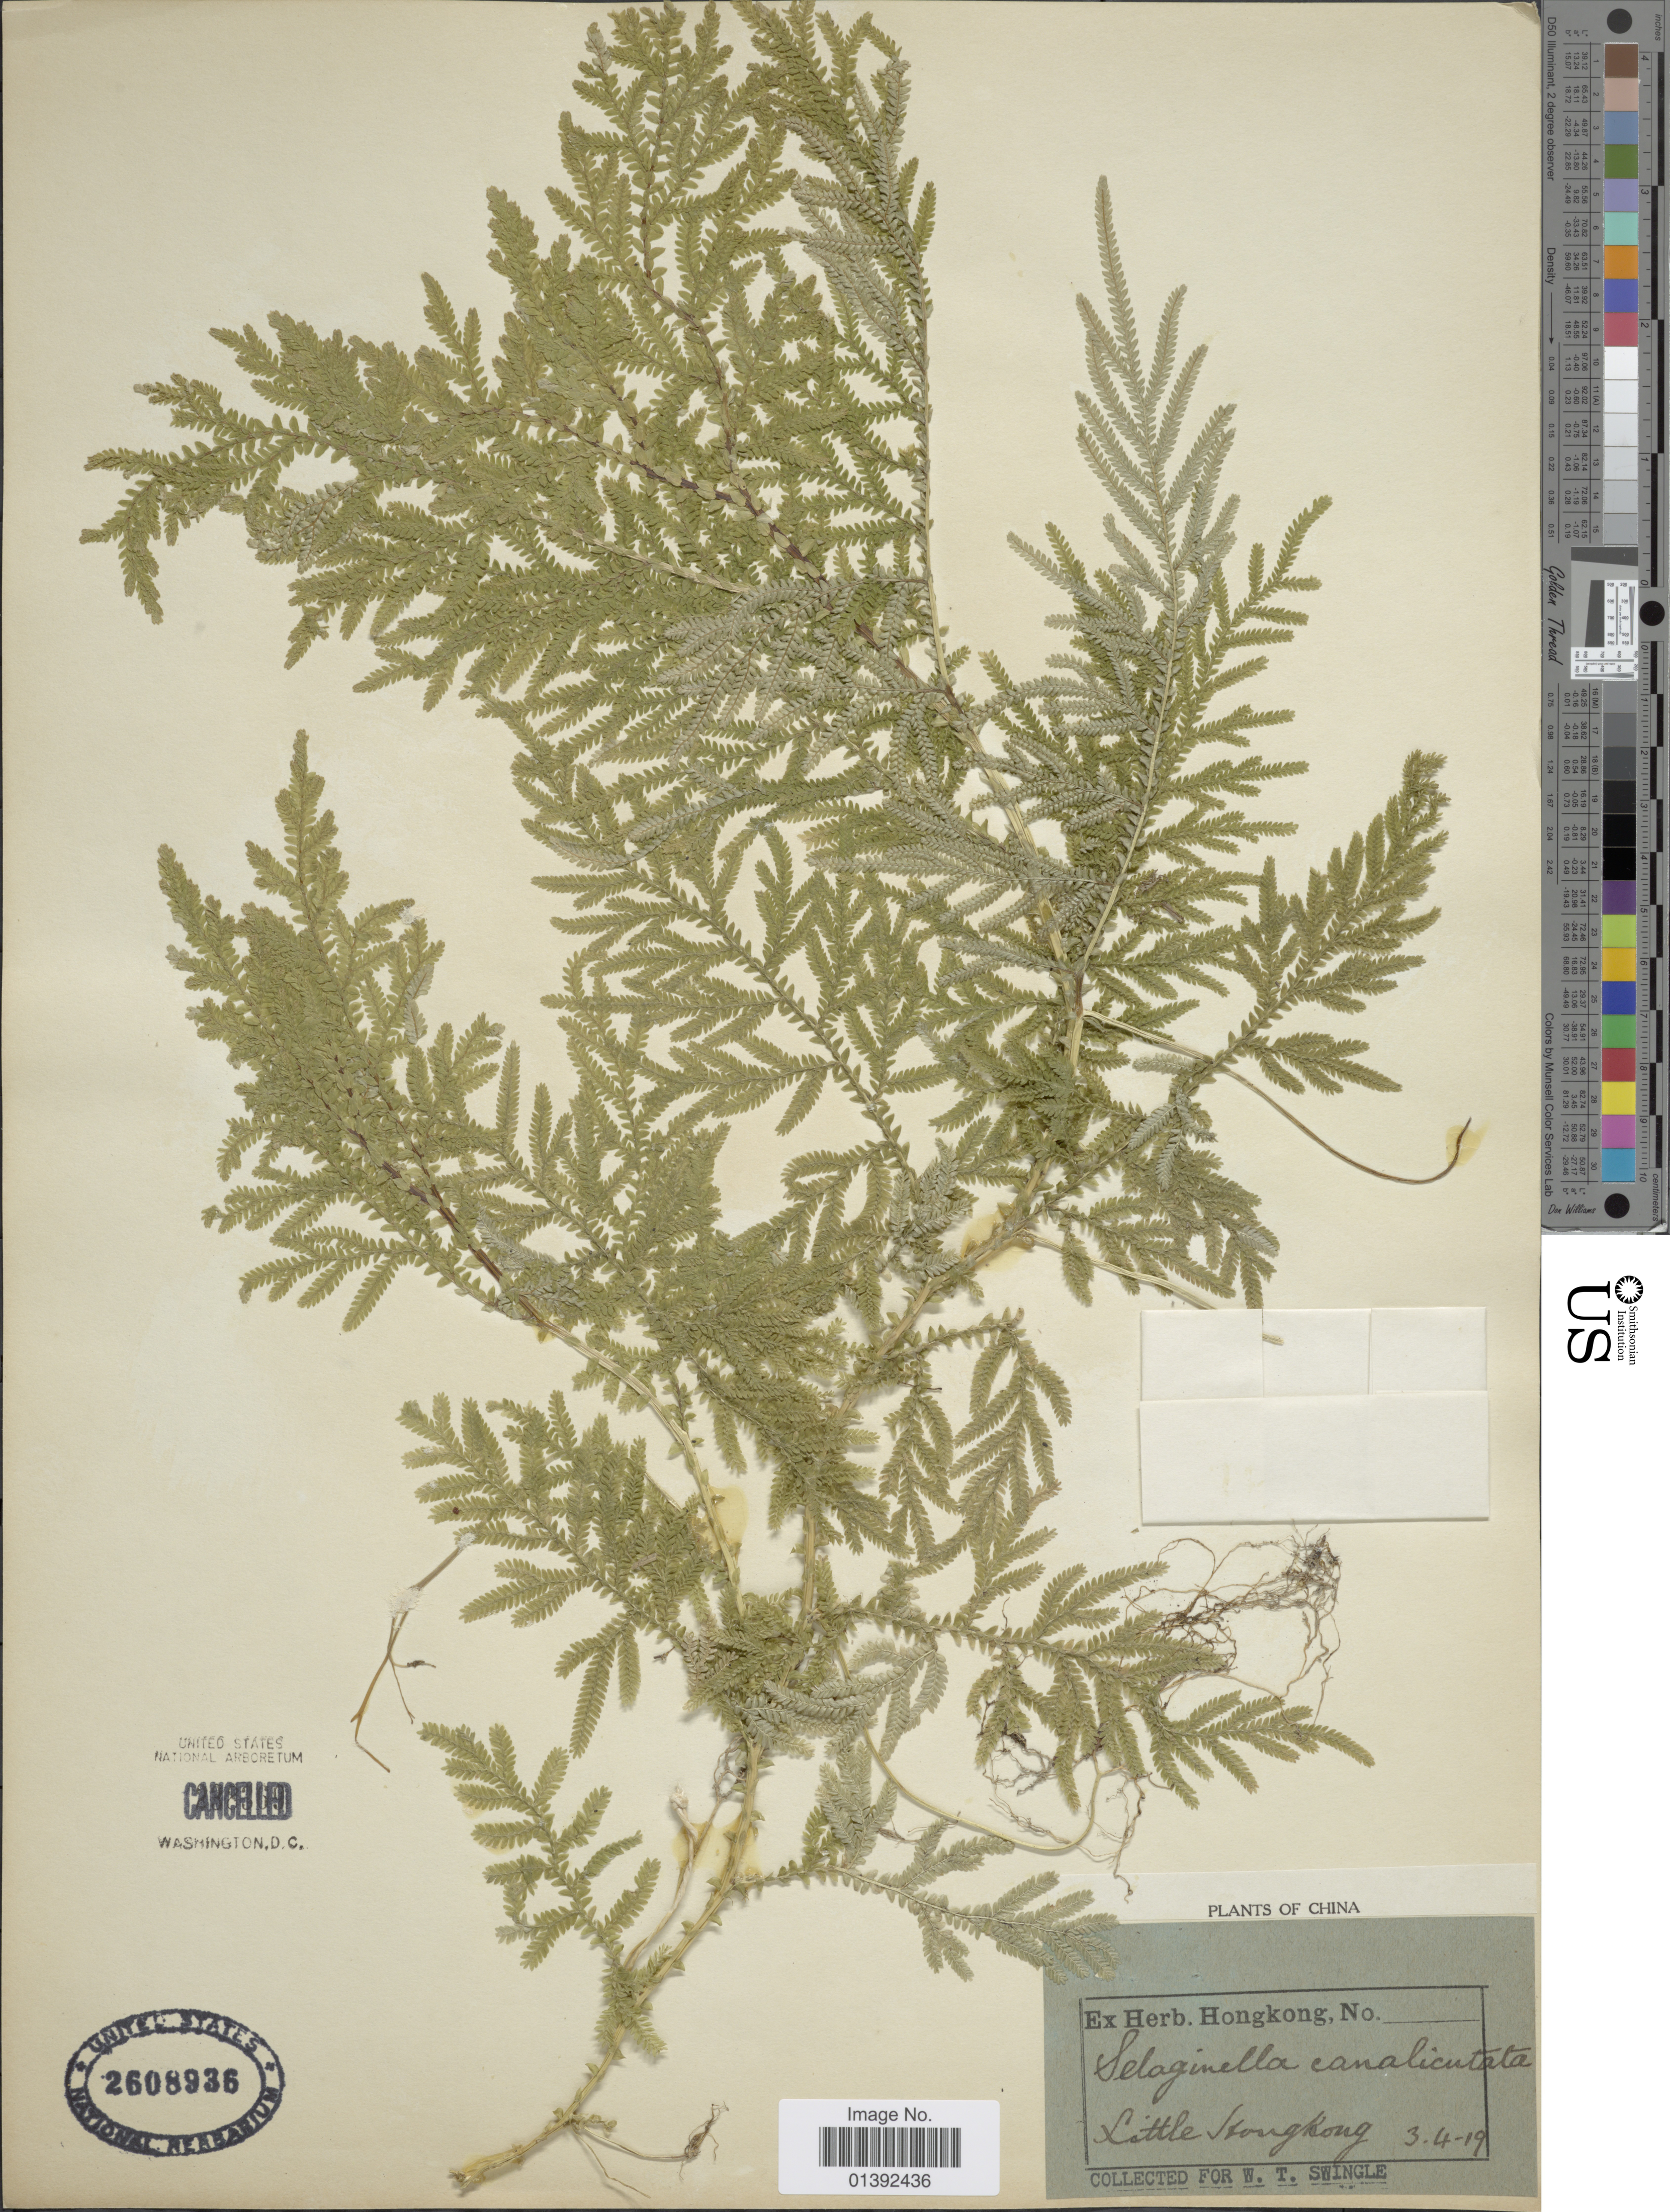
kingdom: Plantae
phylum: Tracheophyta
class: Lycopodiopsida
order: Selaginellales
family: Selaginellaceae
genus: Selaginella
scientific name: Selaginella sp.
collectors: W. T. Swingle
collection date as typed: Transcribed d/m/y: 3/4/19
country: China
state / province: Hong Kong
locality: Little Hong Kong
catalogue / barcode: US 2608936